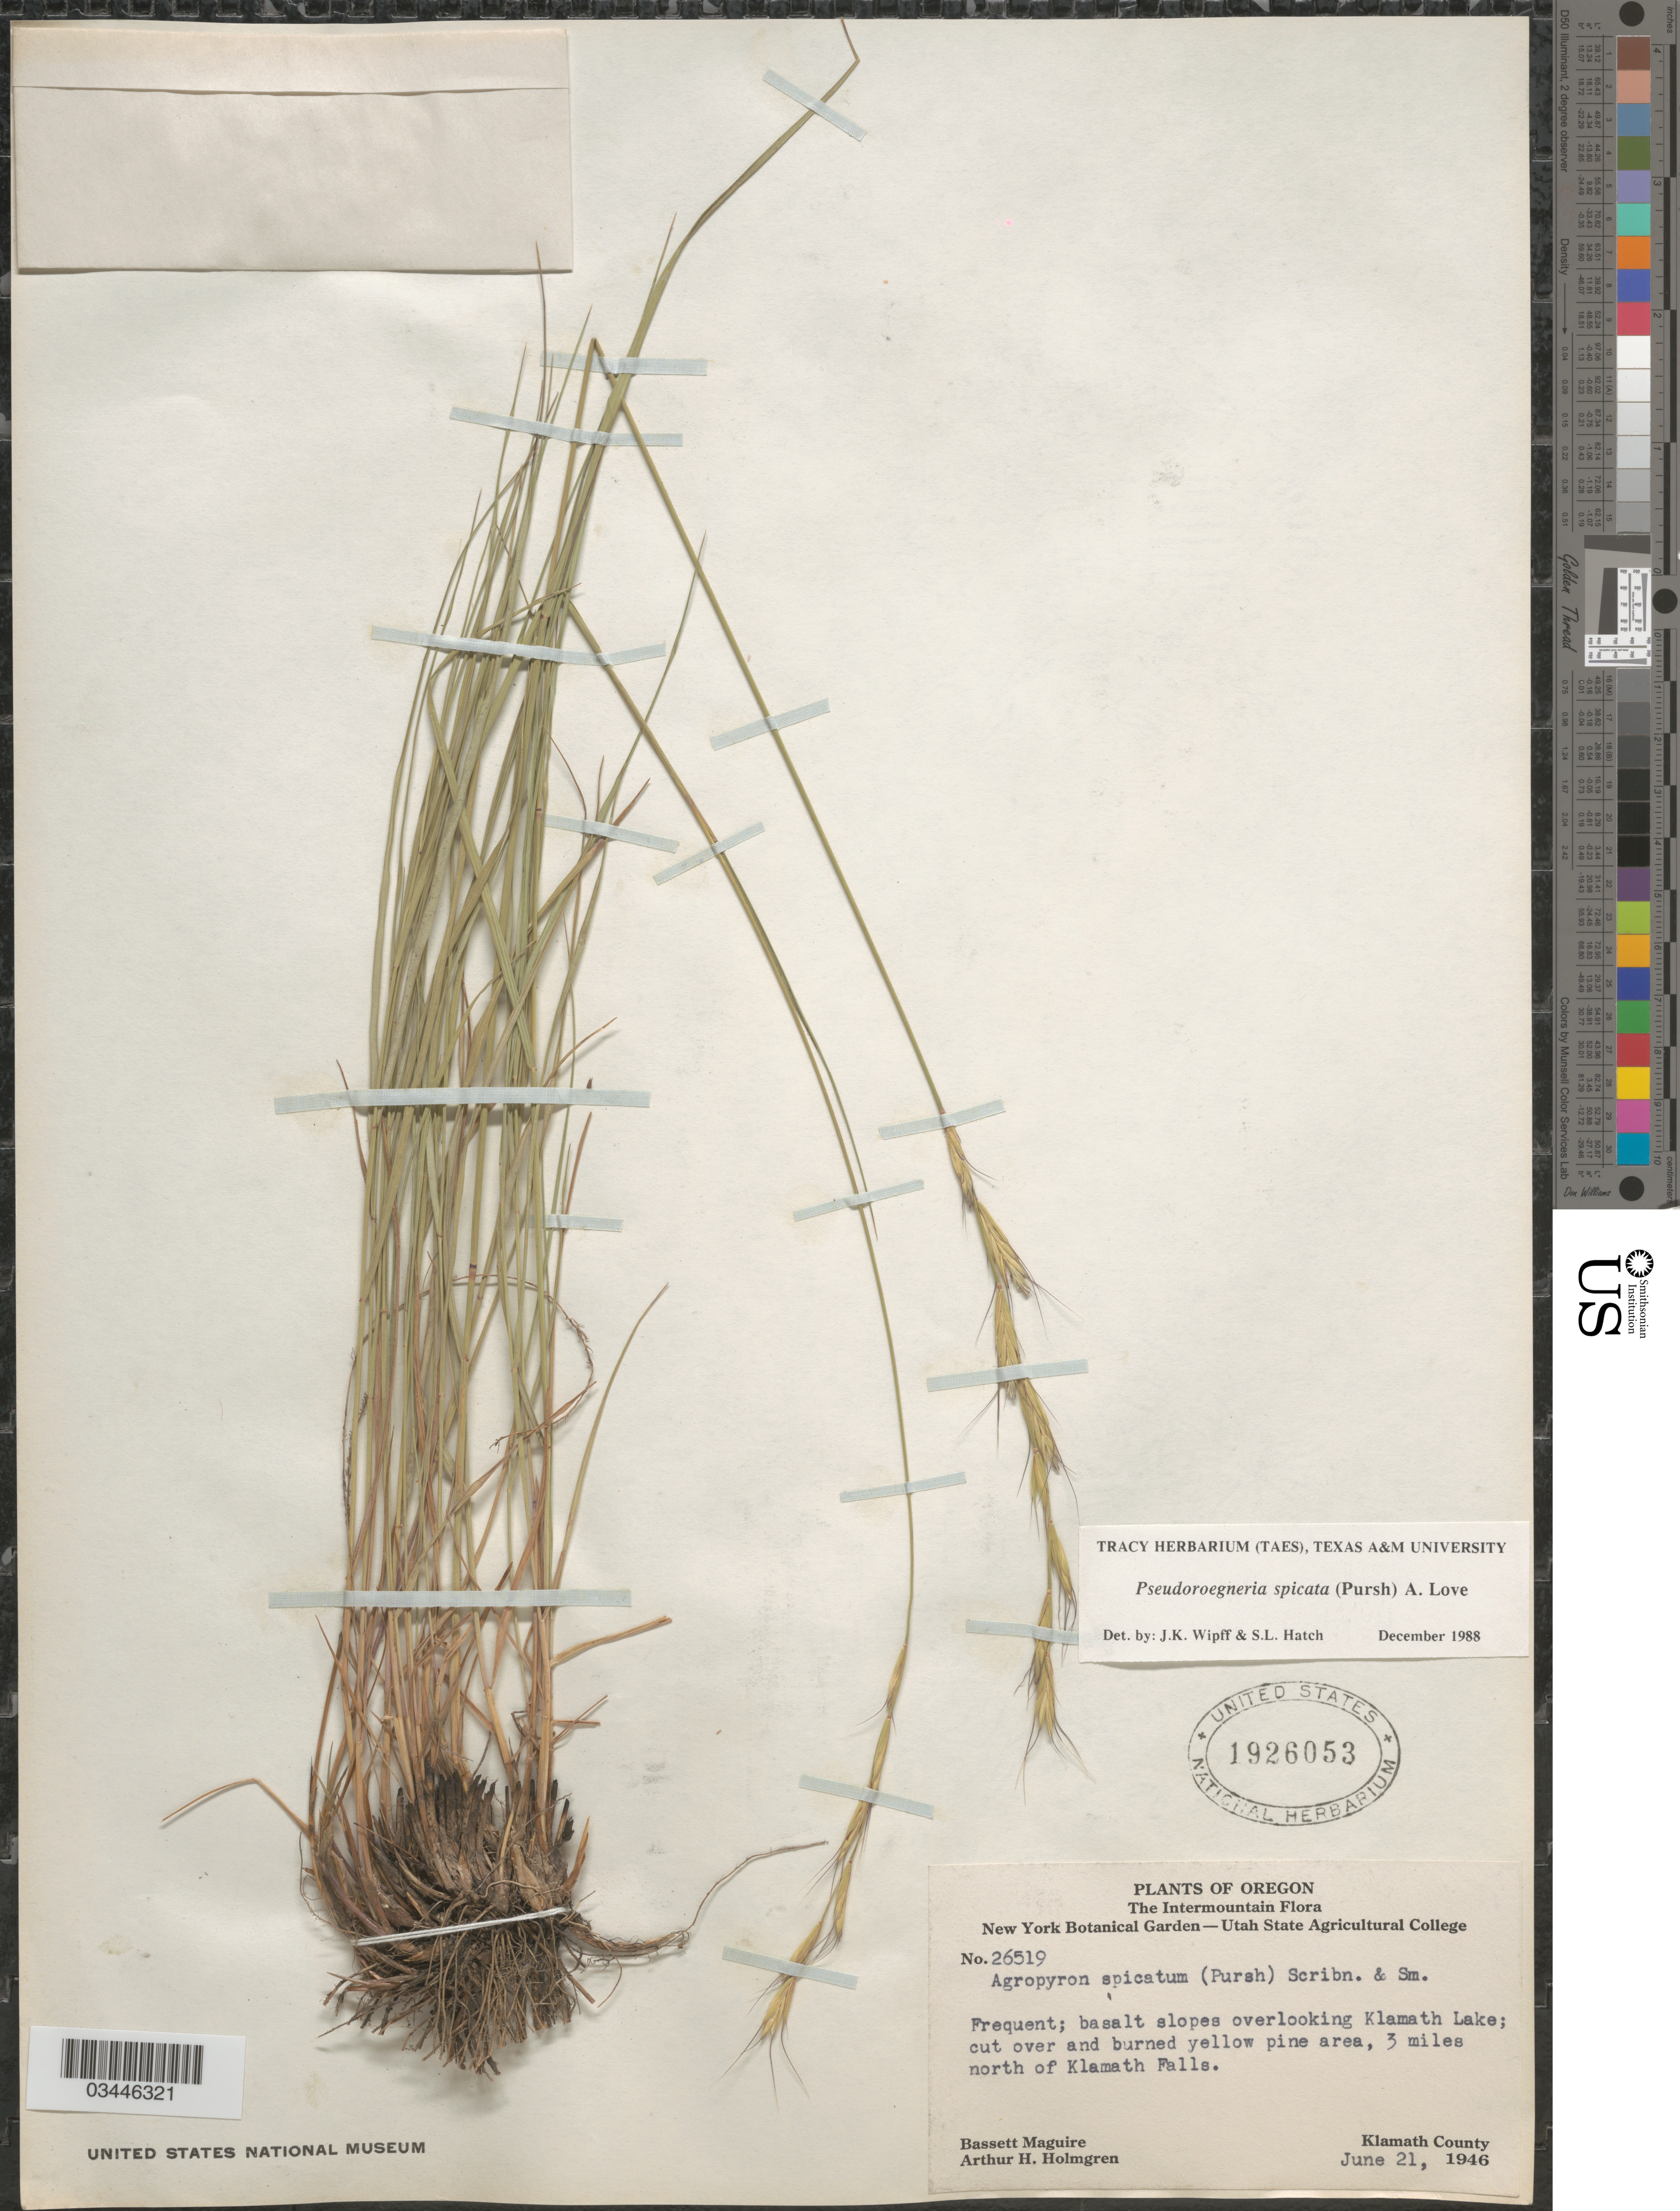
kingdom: Plantae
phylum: Tracheophyta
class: Liliopsida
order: Poales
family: Poaceae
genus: Pseudoroegneria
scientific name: Pseudoroegneria spicata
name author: (Pursh) Á. Löve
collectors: B. Maguire & A. H. Holmgren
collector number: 26519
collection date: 1946-06-21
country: United States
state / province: Oregon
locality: The Intermountain. Frequent; basalt slopes overlooking Klamath Lake; cut over and burned yellow pine area, 3 miles north of Klamath Falls. Klamath County.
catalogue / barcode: US 1926053